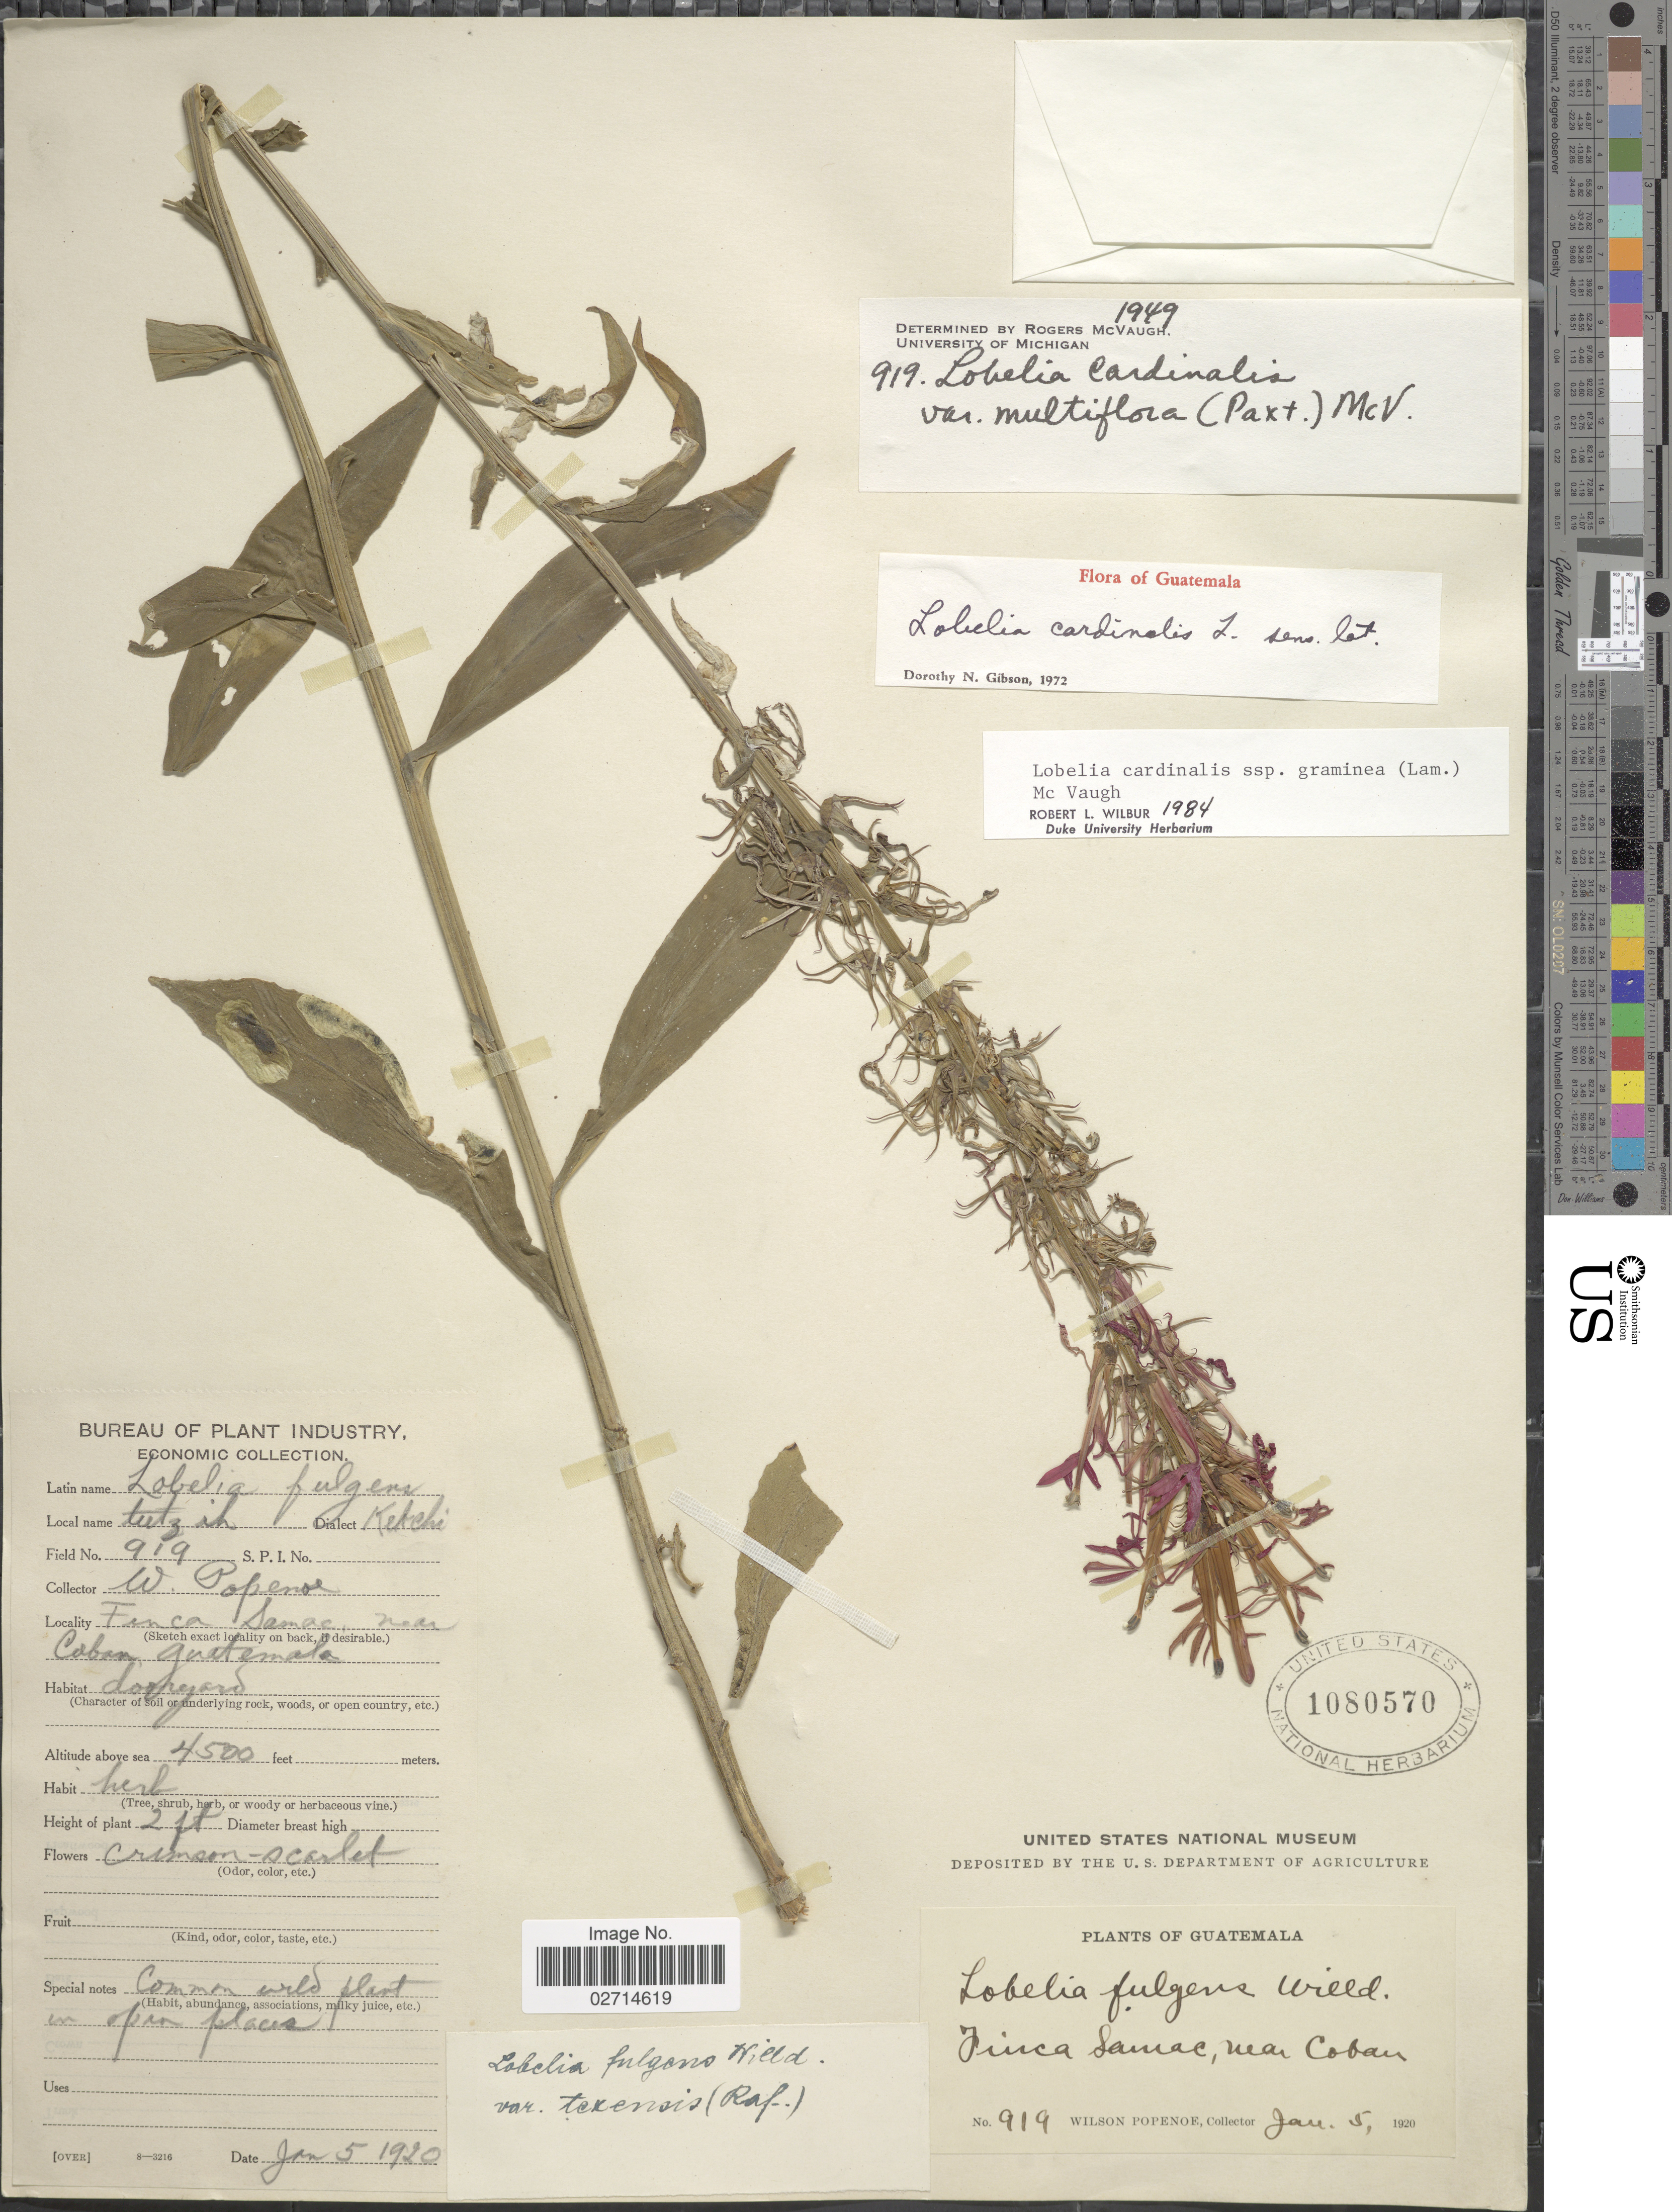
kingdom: Plantae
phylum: Tracheophyta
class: Magnoliopsida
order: Asterales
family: Campanulaceae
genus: Lobelia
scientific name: Lobelia cardinalis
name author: L.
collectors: W. Popenoe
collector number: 919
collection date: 1920-01-05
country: Guatemala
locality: Finca Smac, near Coban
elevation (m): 1372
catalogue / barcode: US 1080570